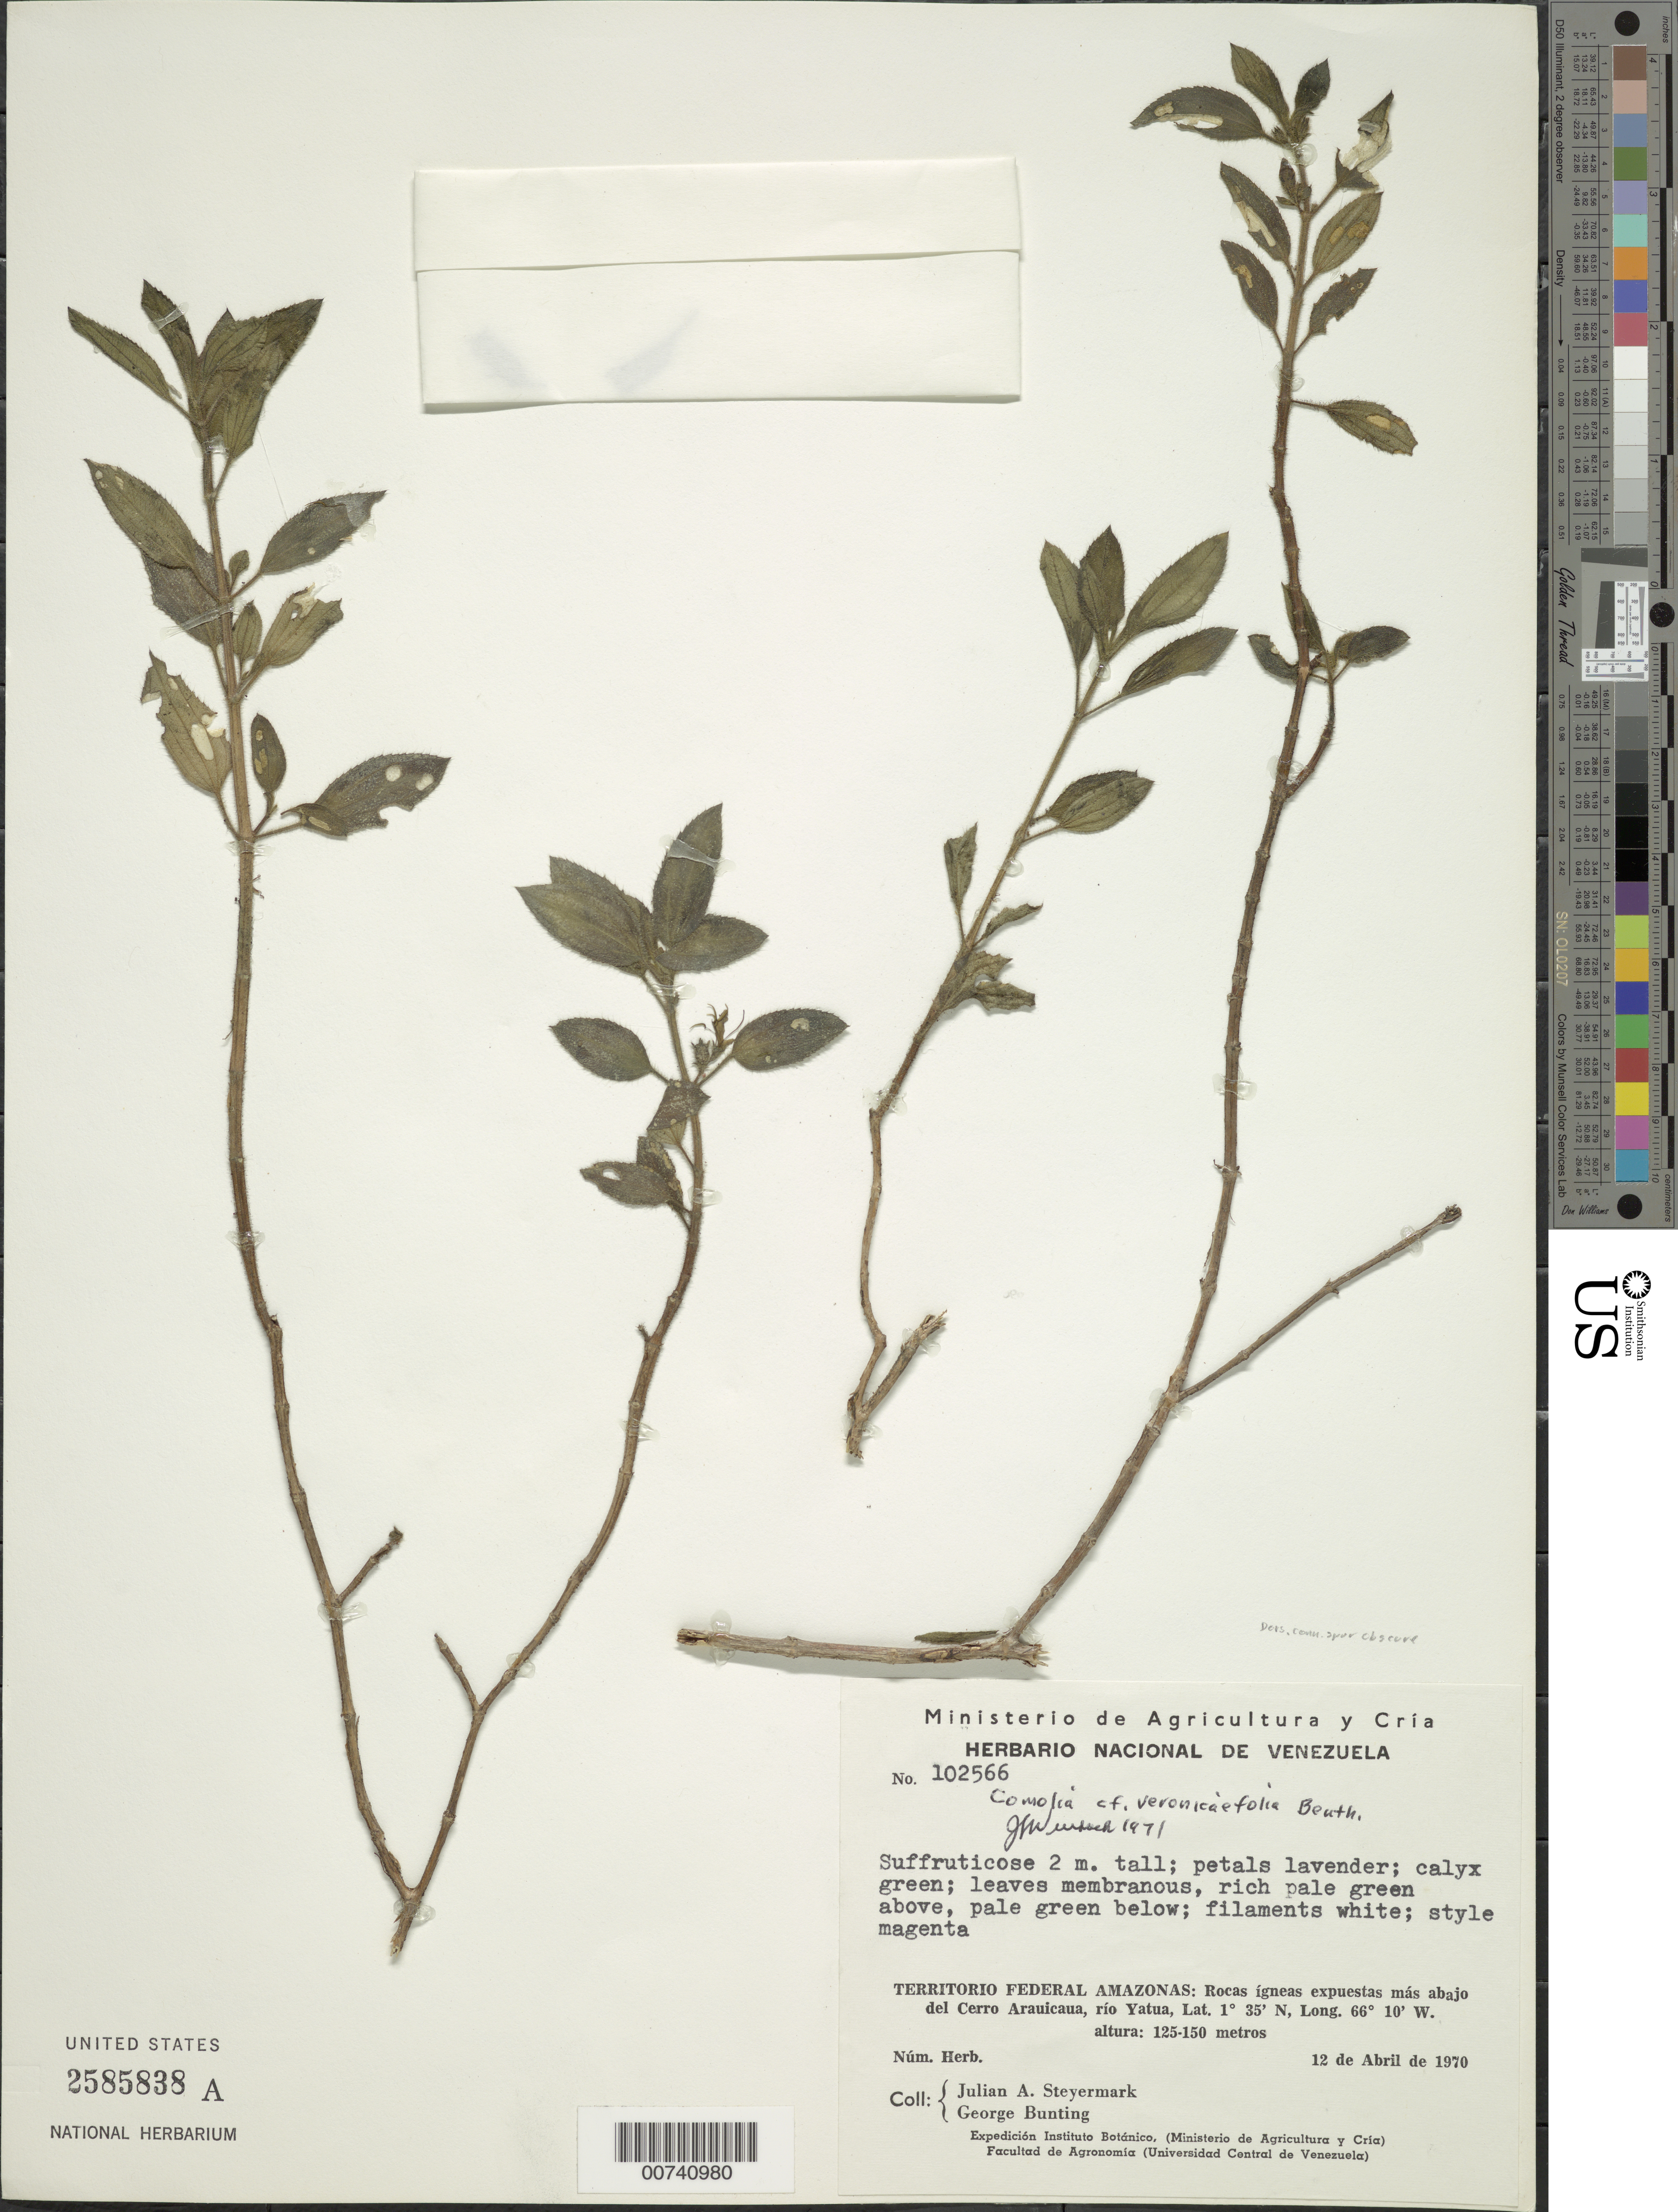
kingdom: Plantae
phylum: Tracheophyta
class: Magnoliopsida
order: Myrtales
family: Melastomataceae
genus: Comolia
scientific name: Comolia villosa var. glabrior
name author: Cogn.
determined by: Nunes da Silva, Diego, (RB), Jardim Botanico do Rio de Janeiro - Herbario (BRAZIL)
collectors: J. Steyermark & G. S. Bunting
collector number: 102566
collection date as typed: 11-Apr-70 to 12-Apr-70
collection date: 1970-04-11/1970-04-12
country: Venezuela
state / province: Amazonas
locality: Río Yatua, bajando desde el Cerro Araicaua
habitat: Rocas igneas expuestas mas abajo del cerro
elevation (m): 125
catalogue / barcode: US 2585838A